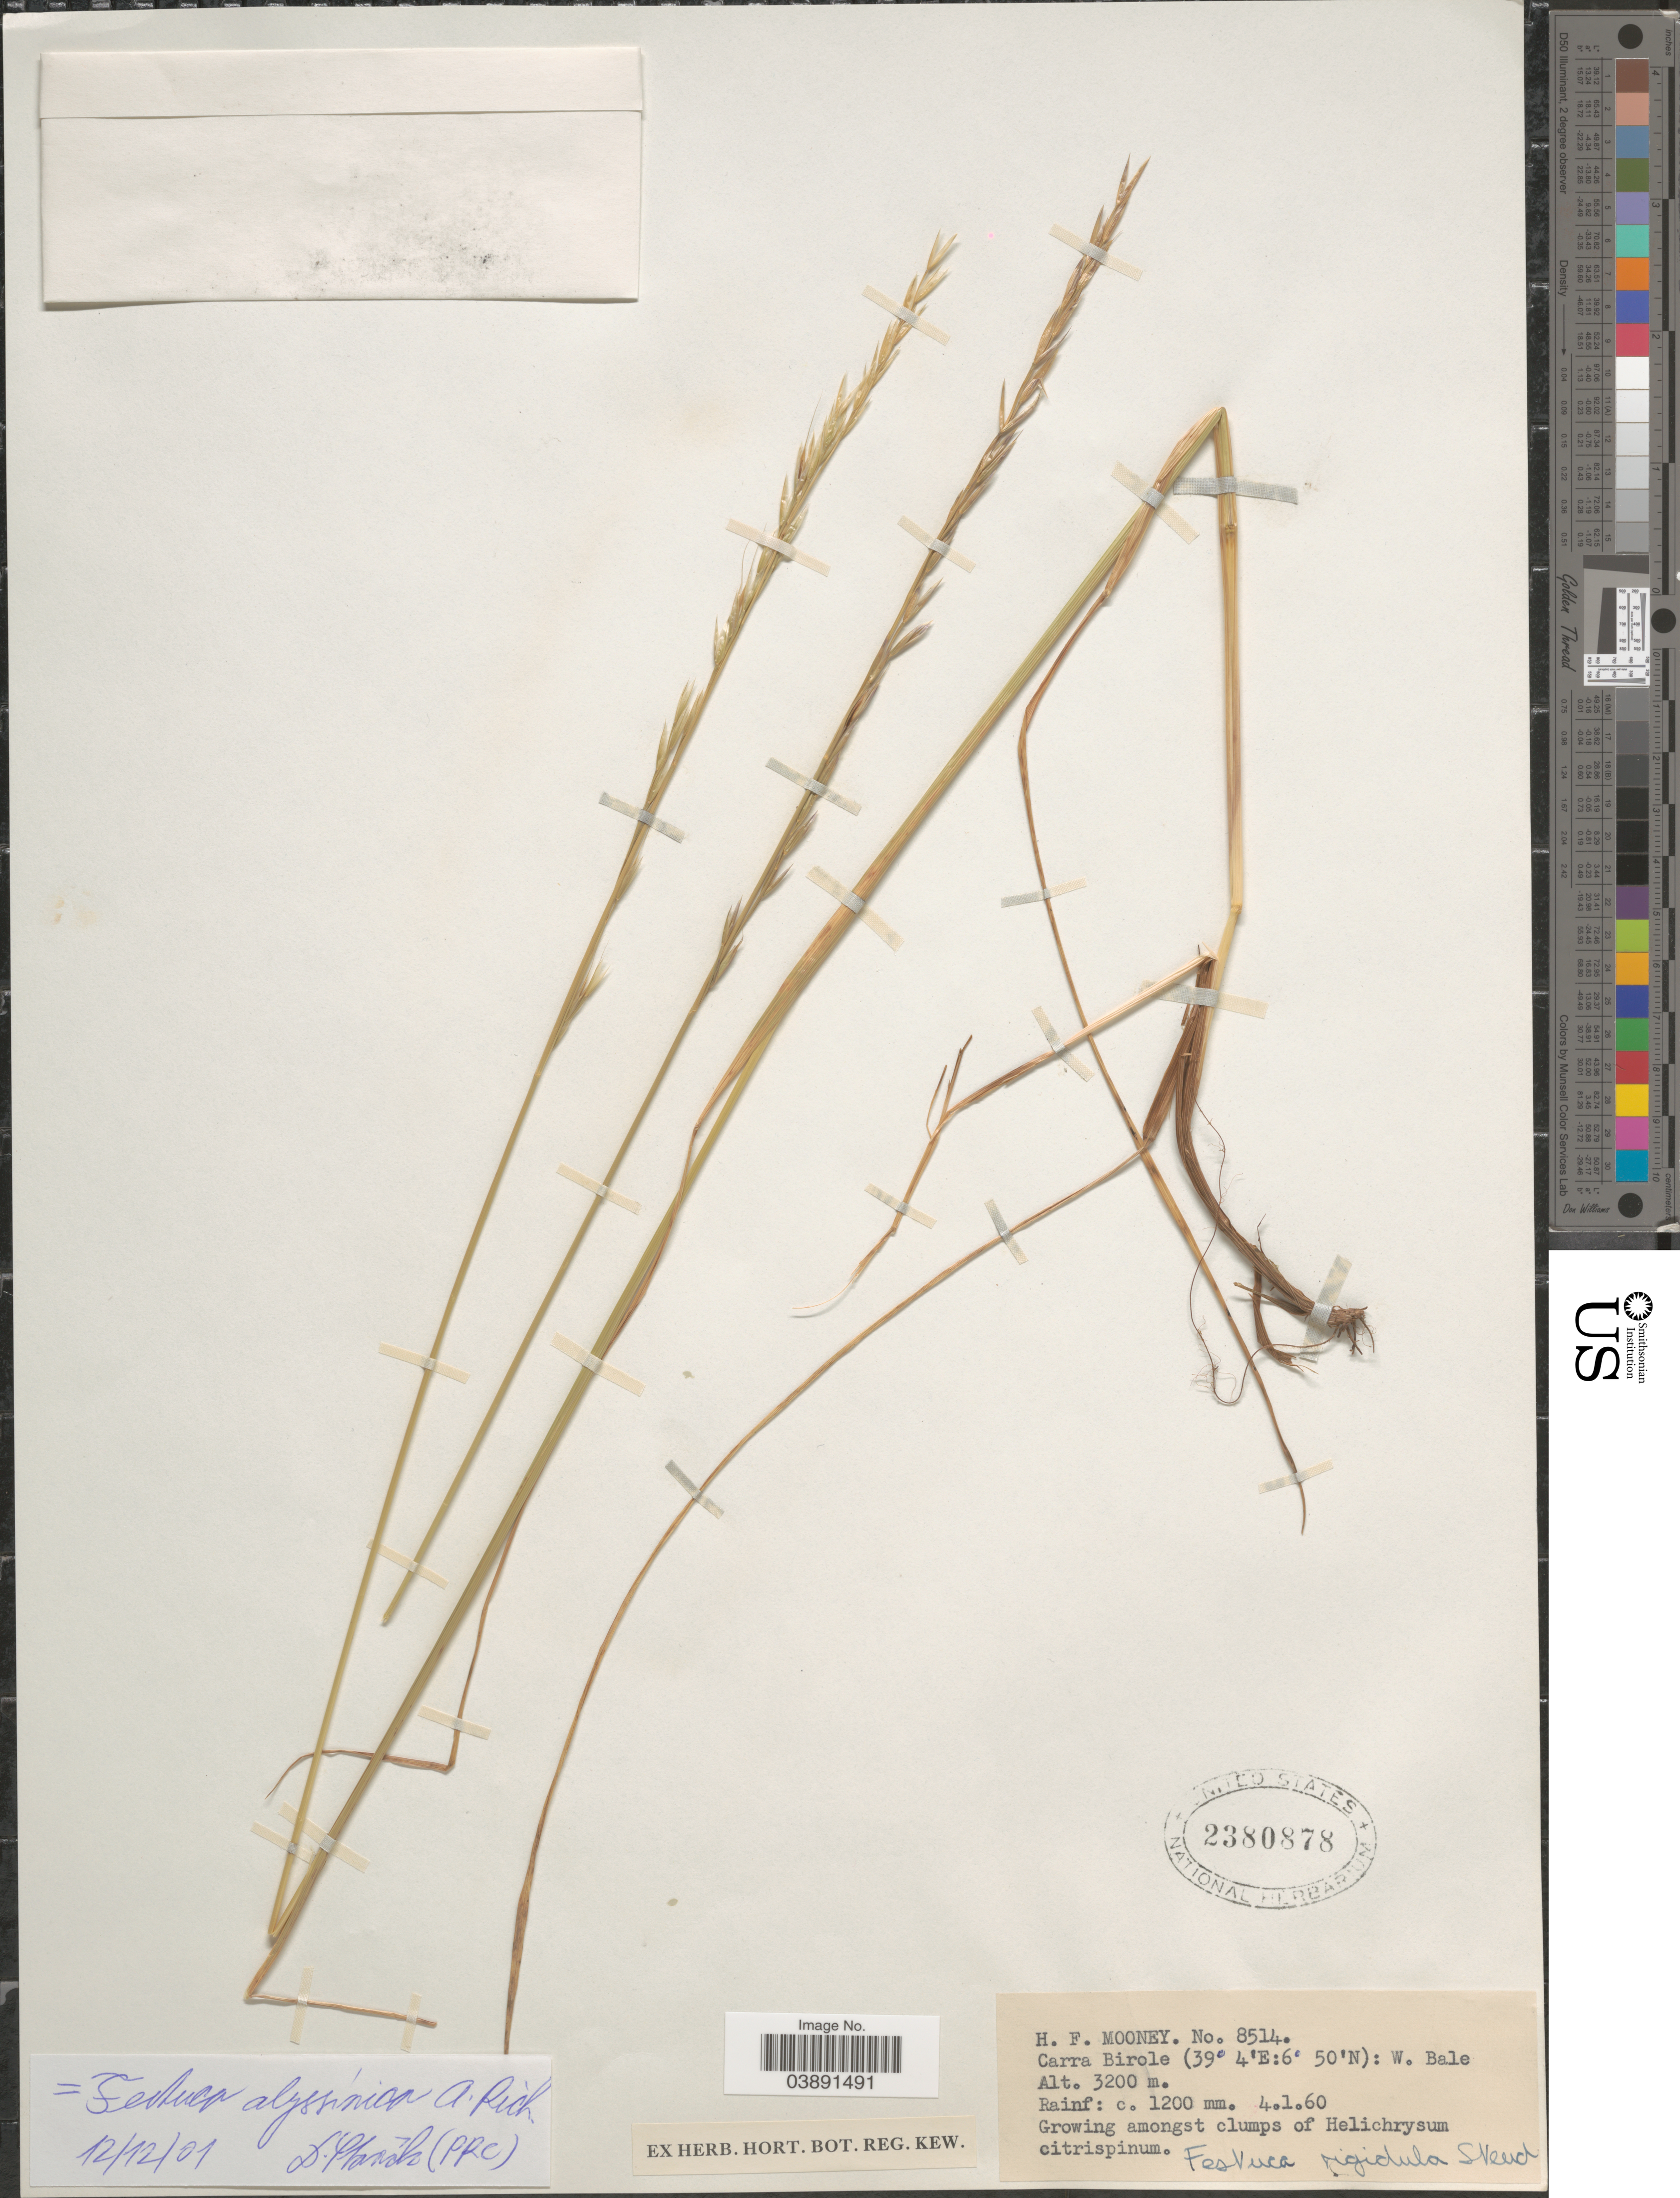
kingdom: Plantae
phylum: Tracheophyta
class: Liliopsida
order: Poales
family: Poaceae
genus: Festuca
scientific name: Festuca abyssinica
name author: Hochst. ex A. Rich.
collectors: H. Mooney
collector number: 8514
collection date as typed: Transcribed d/m/y: 4/1/60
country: Ethiopia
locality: Carra Birole: W. Bale.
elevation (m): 3200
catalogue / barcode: US 2380878